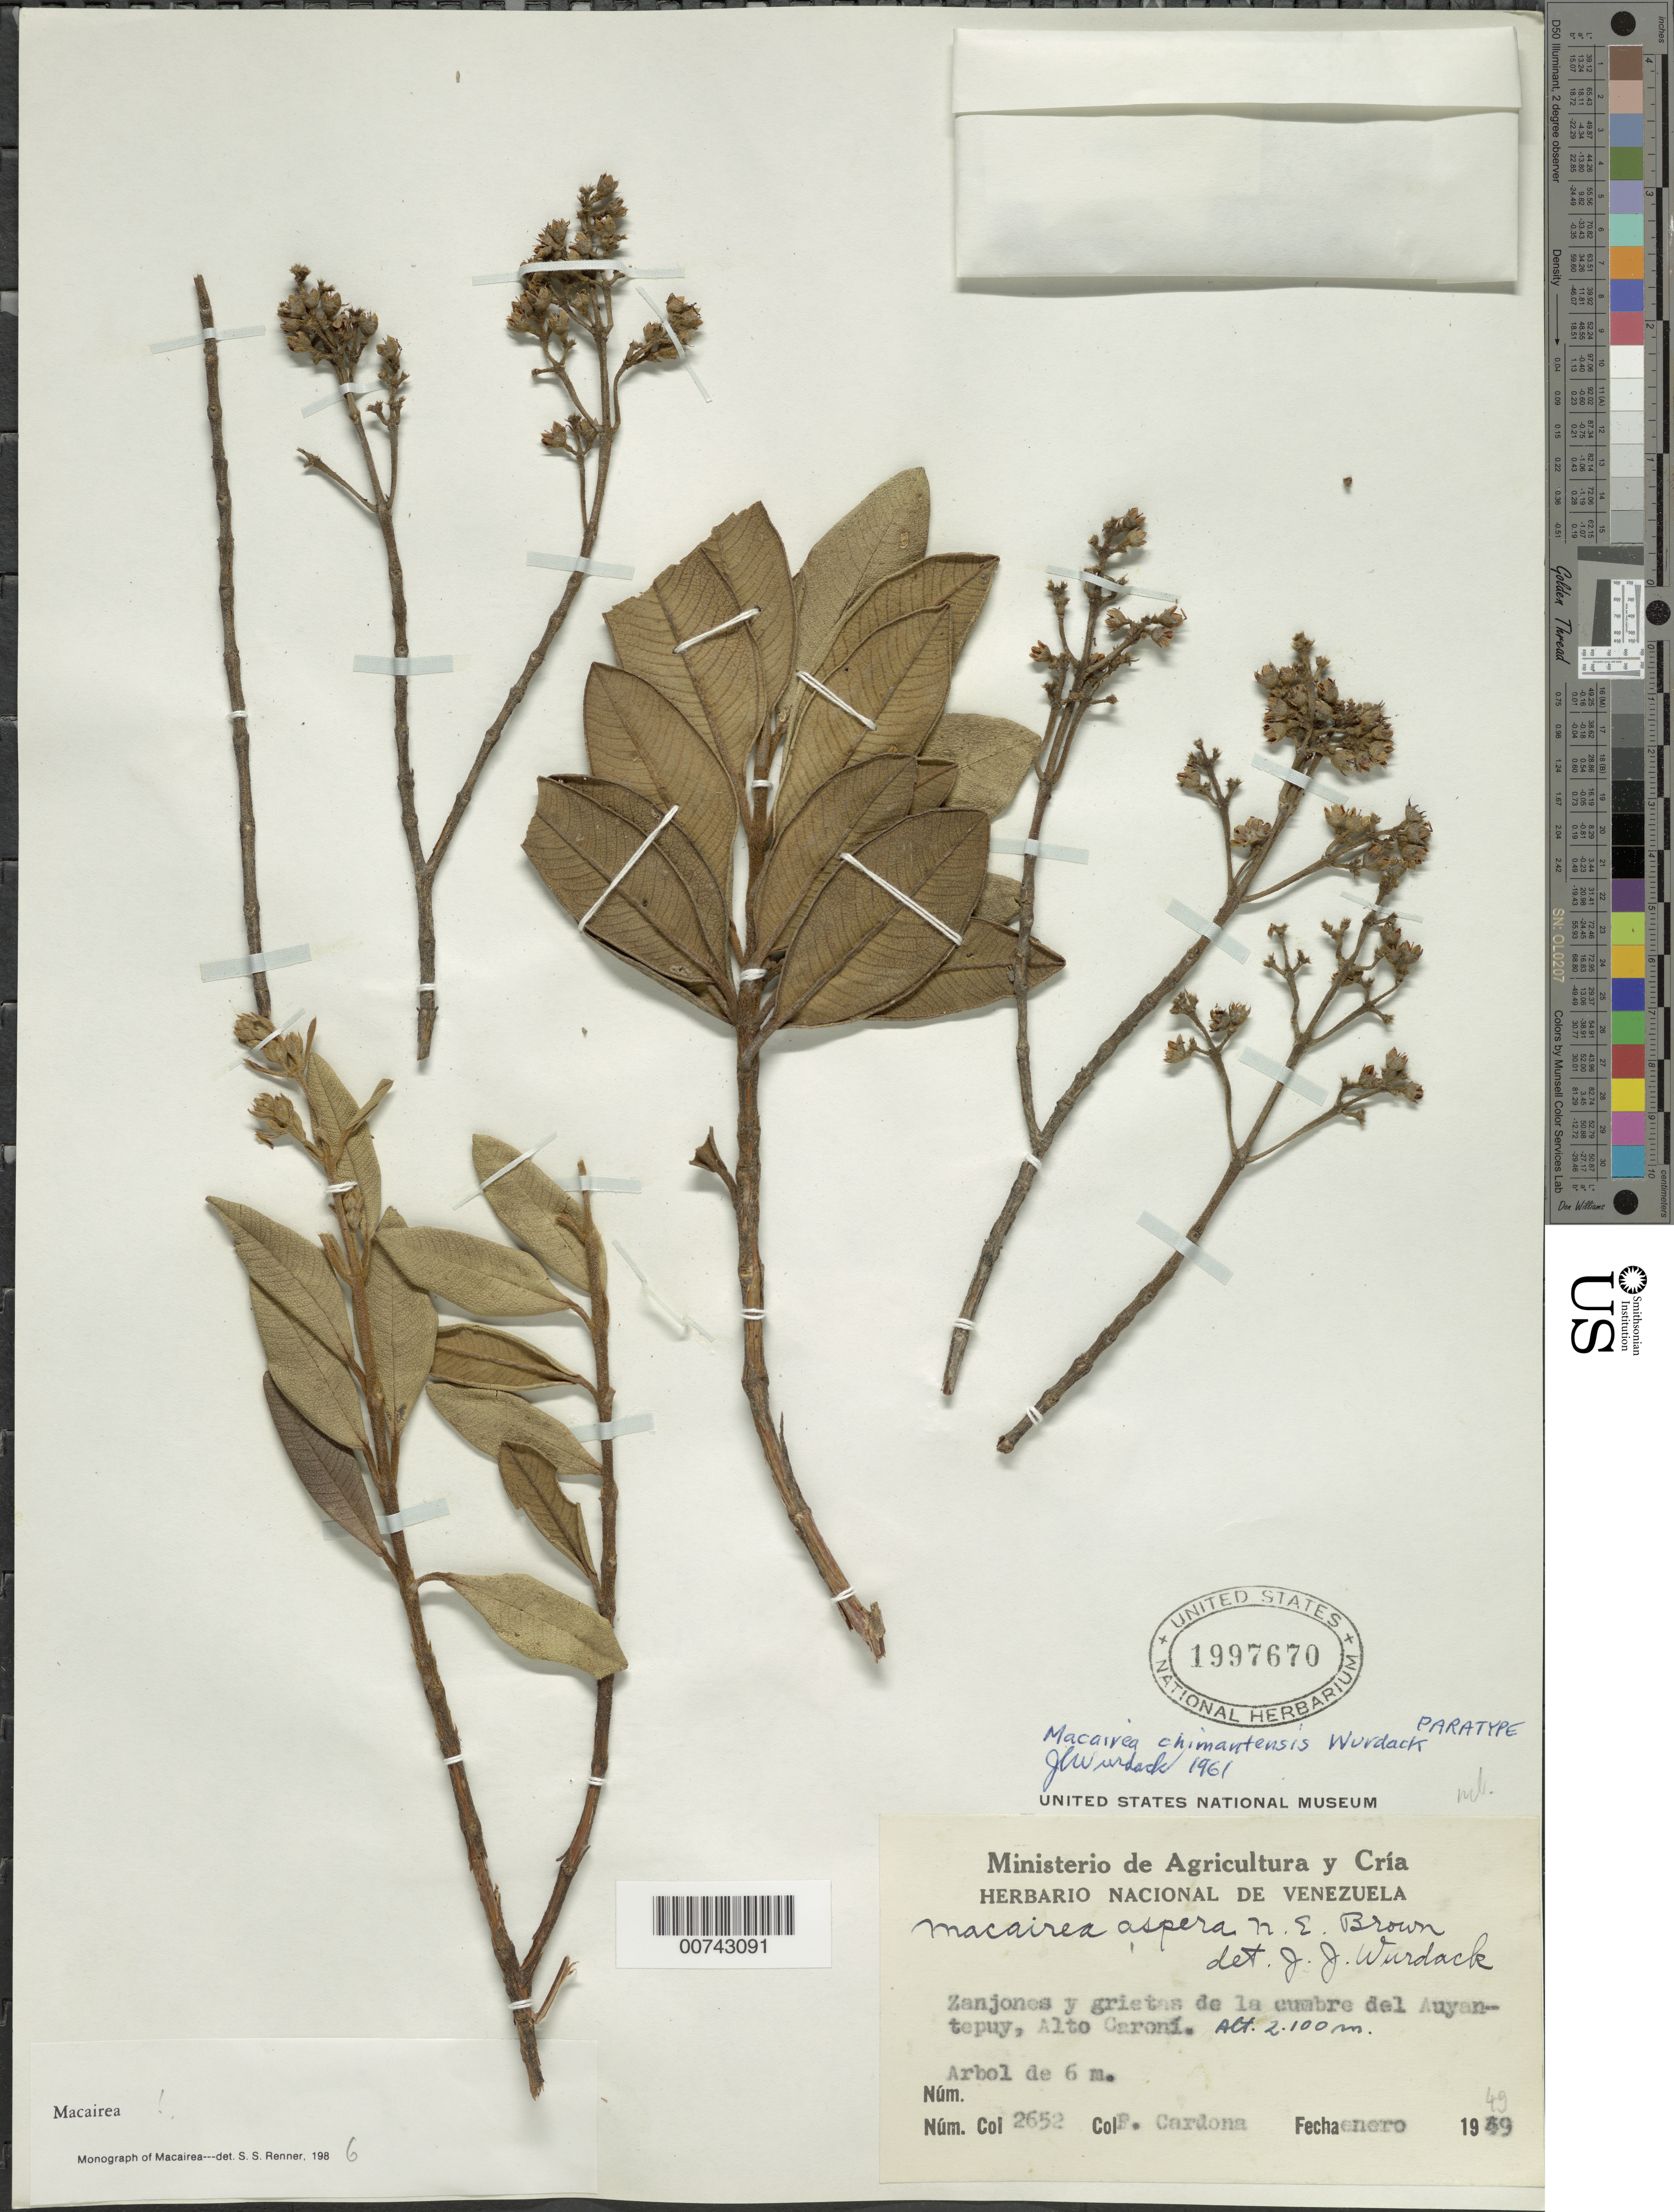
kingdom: Plantae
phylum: Tracheophyta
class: Magnoliopsida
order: Myrtales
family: Melastomataceae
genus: Macairea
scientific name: Macairea chimantensis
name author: Wurdack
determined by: Wurdack, John J., (US), US (UNITED STATES)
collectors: F. Cardona Puig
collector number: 2652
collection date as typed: Jan-49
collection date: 1949-01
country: Venezuela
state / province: Bolívar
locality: Cerro Auyantepuí, Alto Río Caroní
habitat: Zanjones y grietas de la cumbre del Auyan-tepuy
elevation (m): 2100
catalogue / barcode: US 1997670